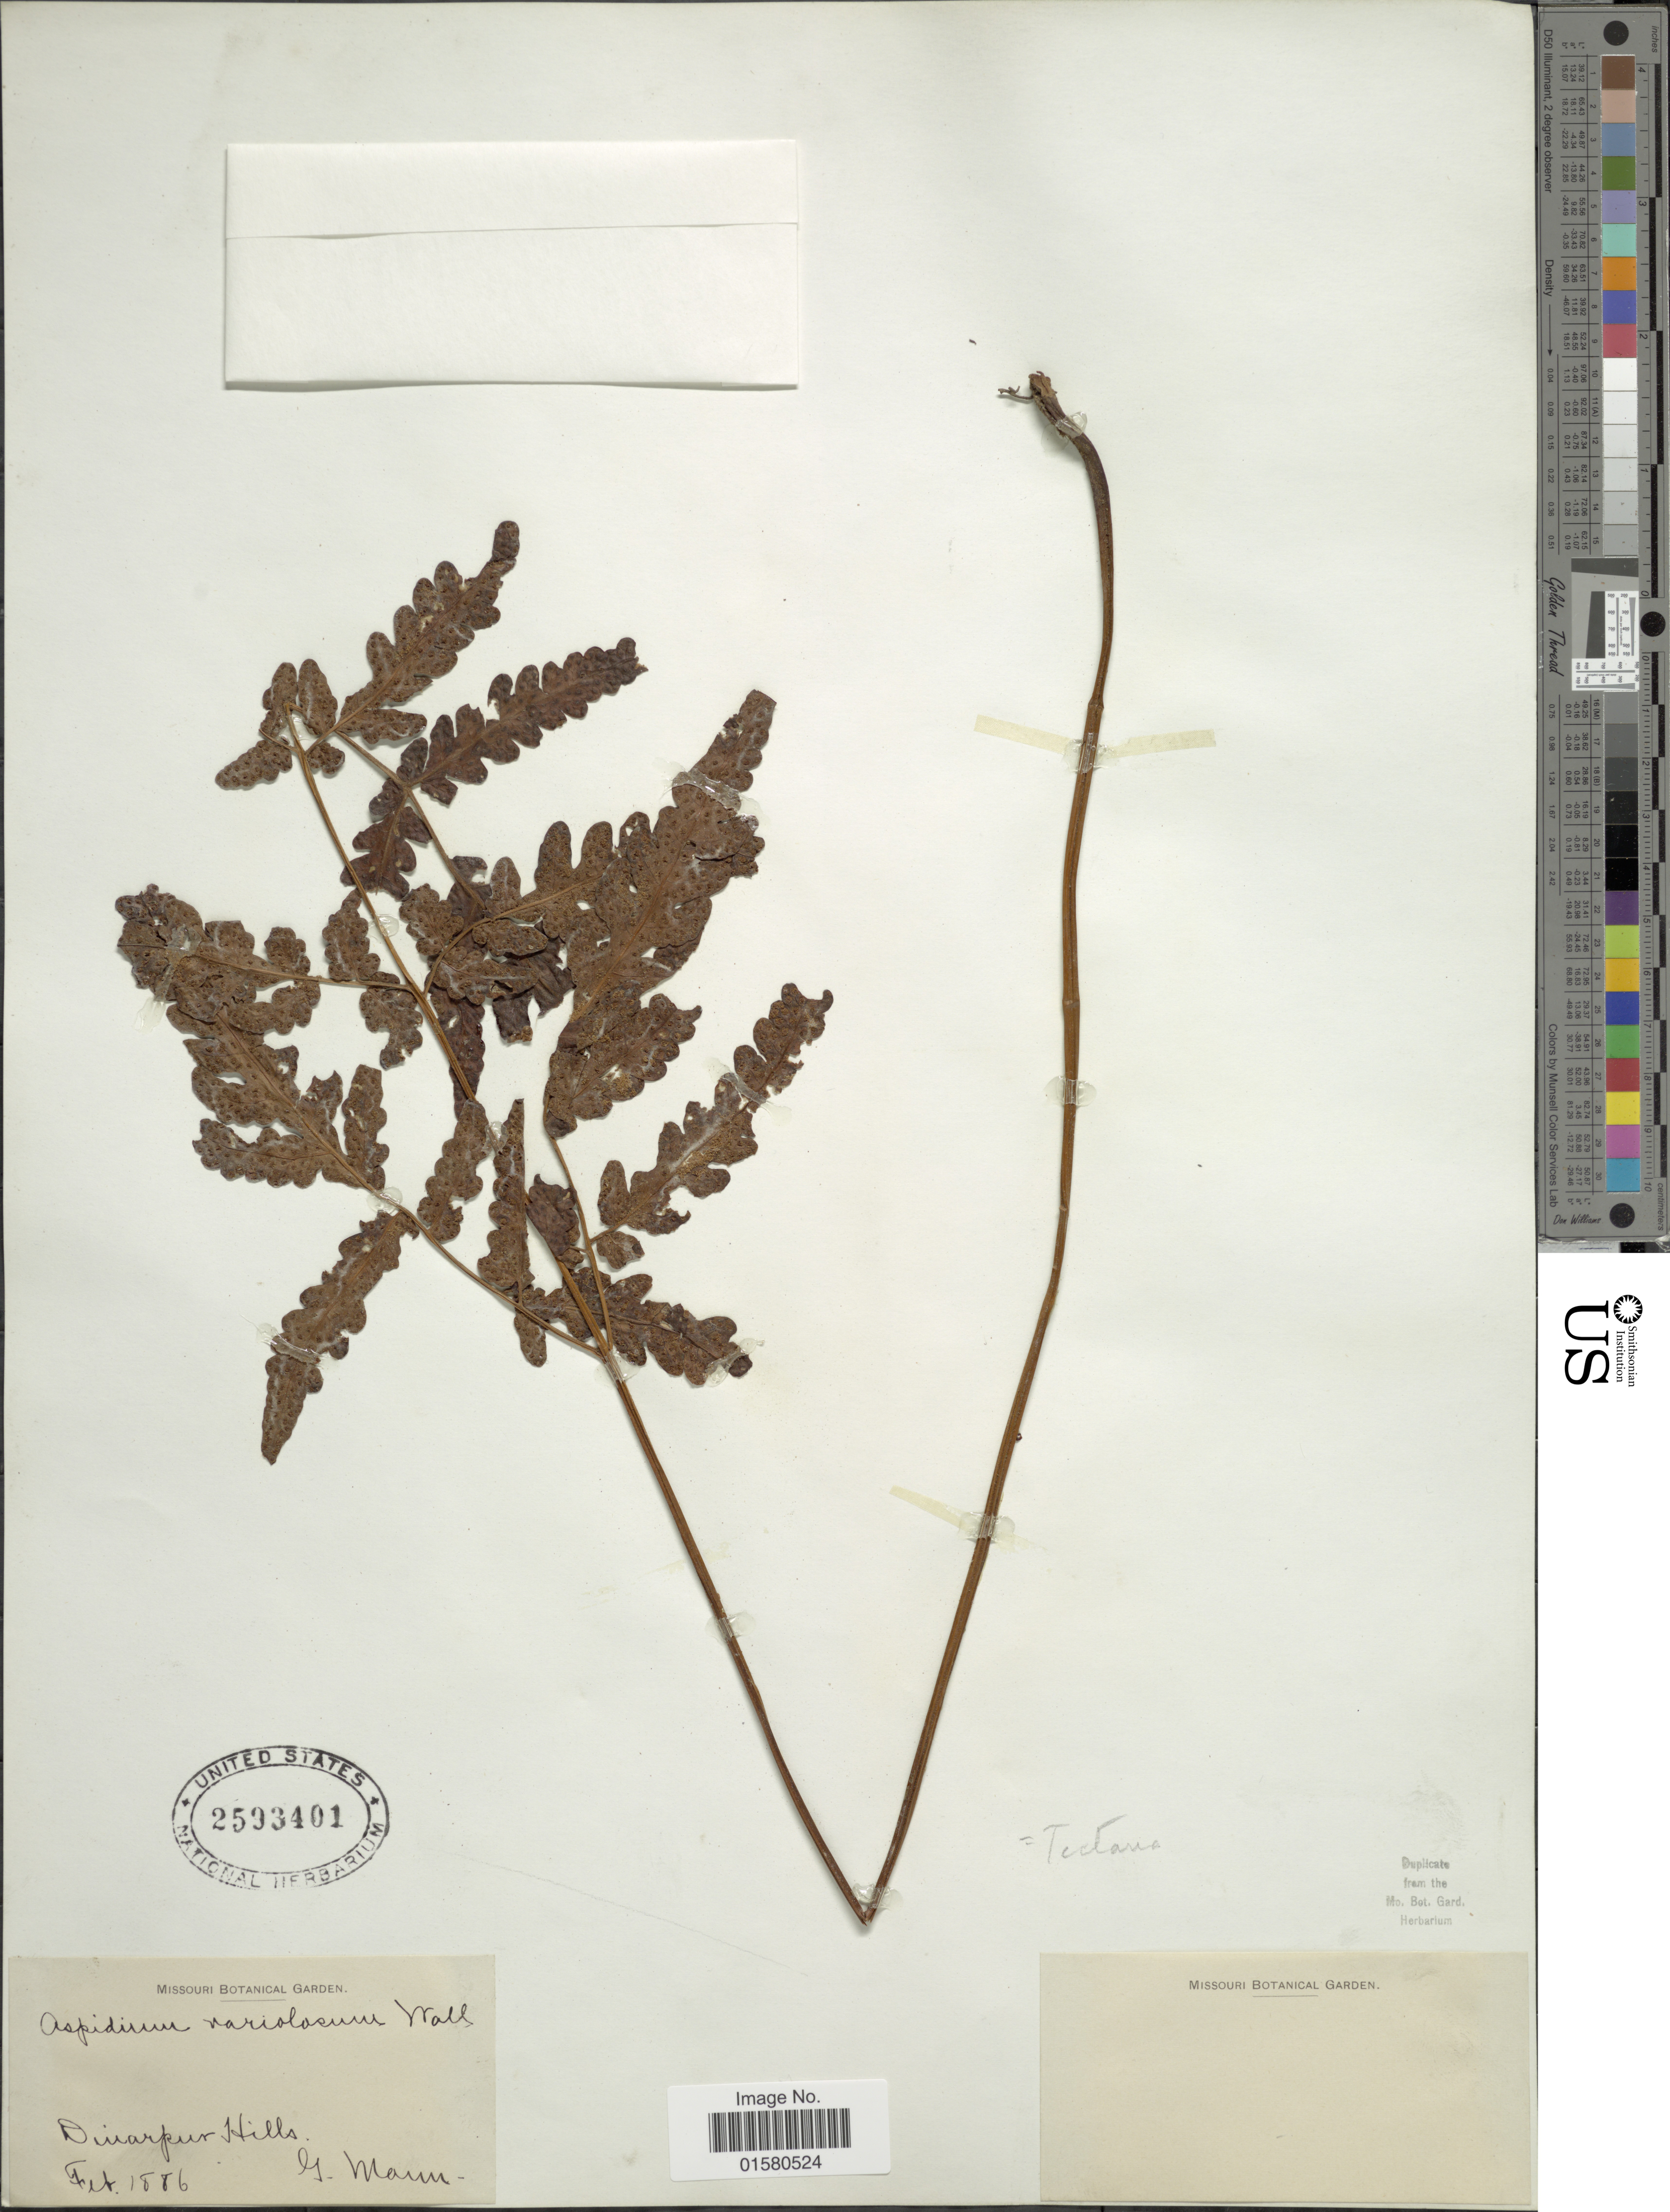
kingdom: Plantae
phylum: Tracheophyta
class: Polypodiopsida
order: Polypodiales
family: Tectariaceae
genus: Tectaria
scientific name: Tectaria variolosa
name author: (Wall. ex Hook.) C. Chr.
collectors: G. Mann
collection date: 1886-02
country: India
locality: Dinarpur Hills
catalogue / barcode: US 2593401